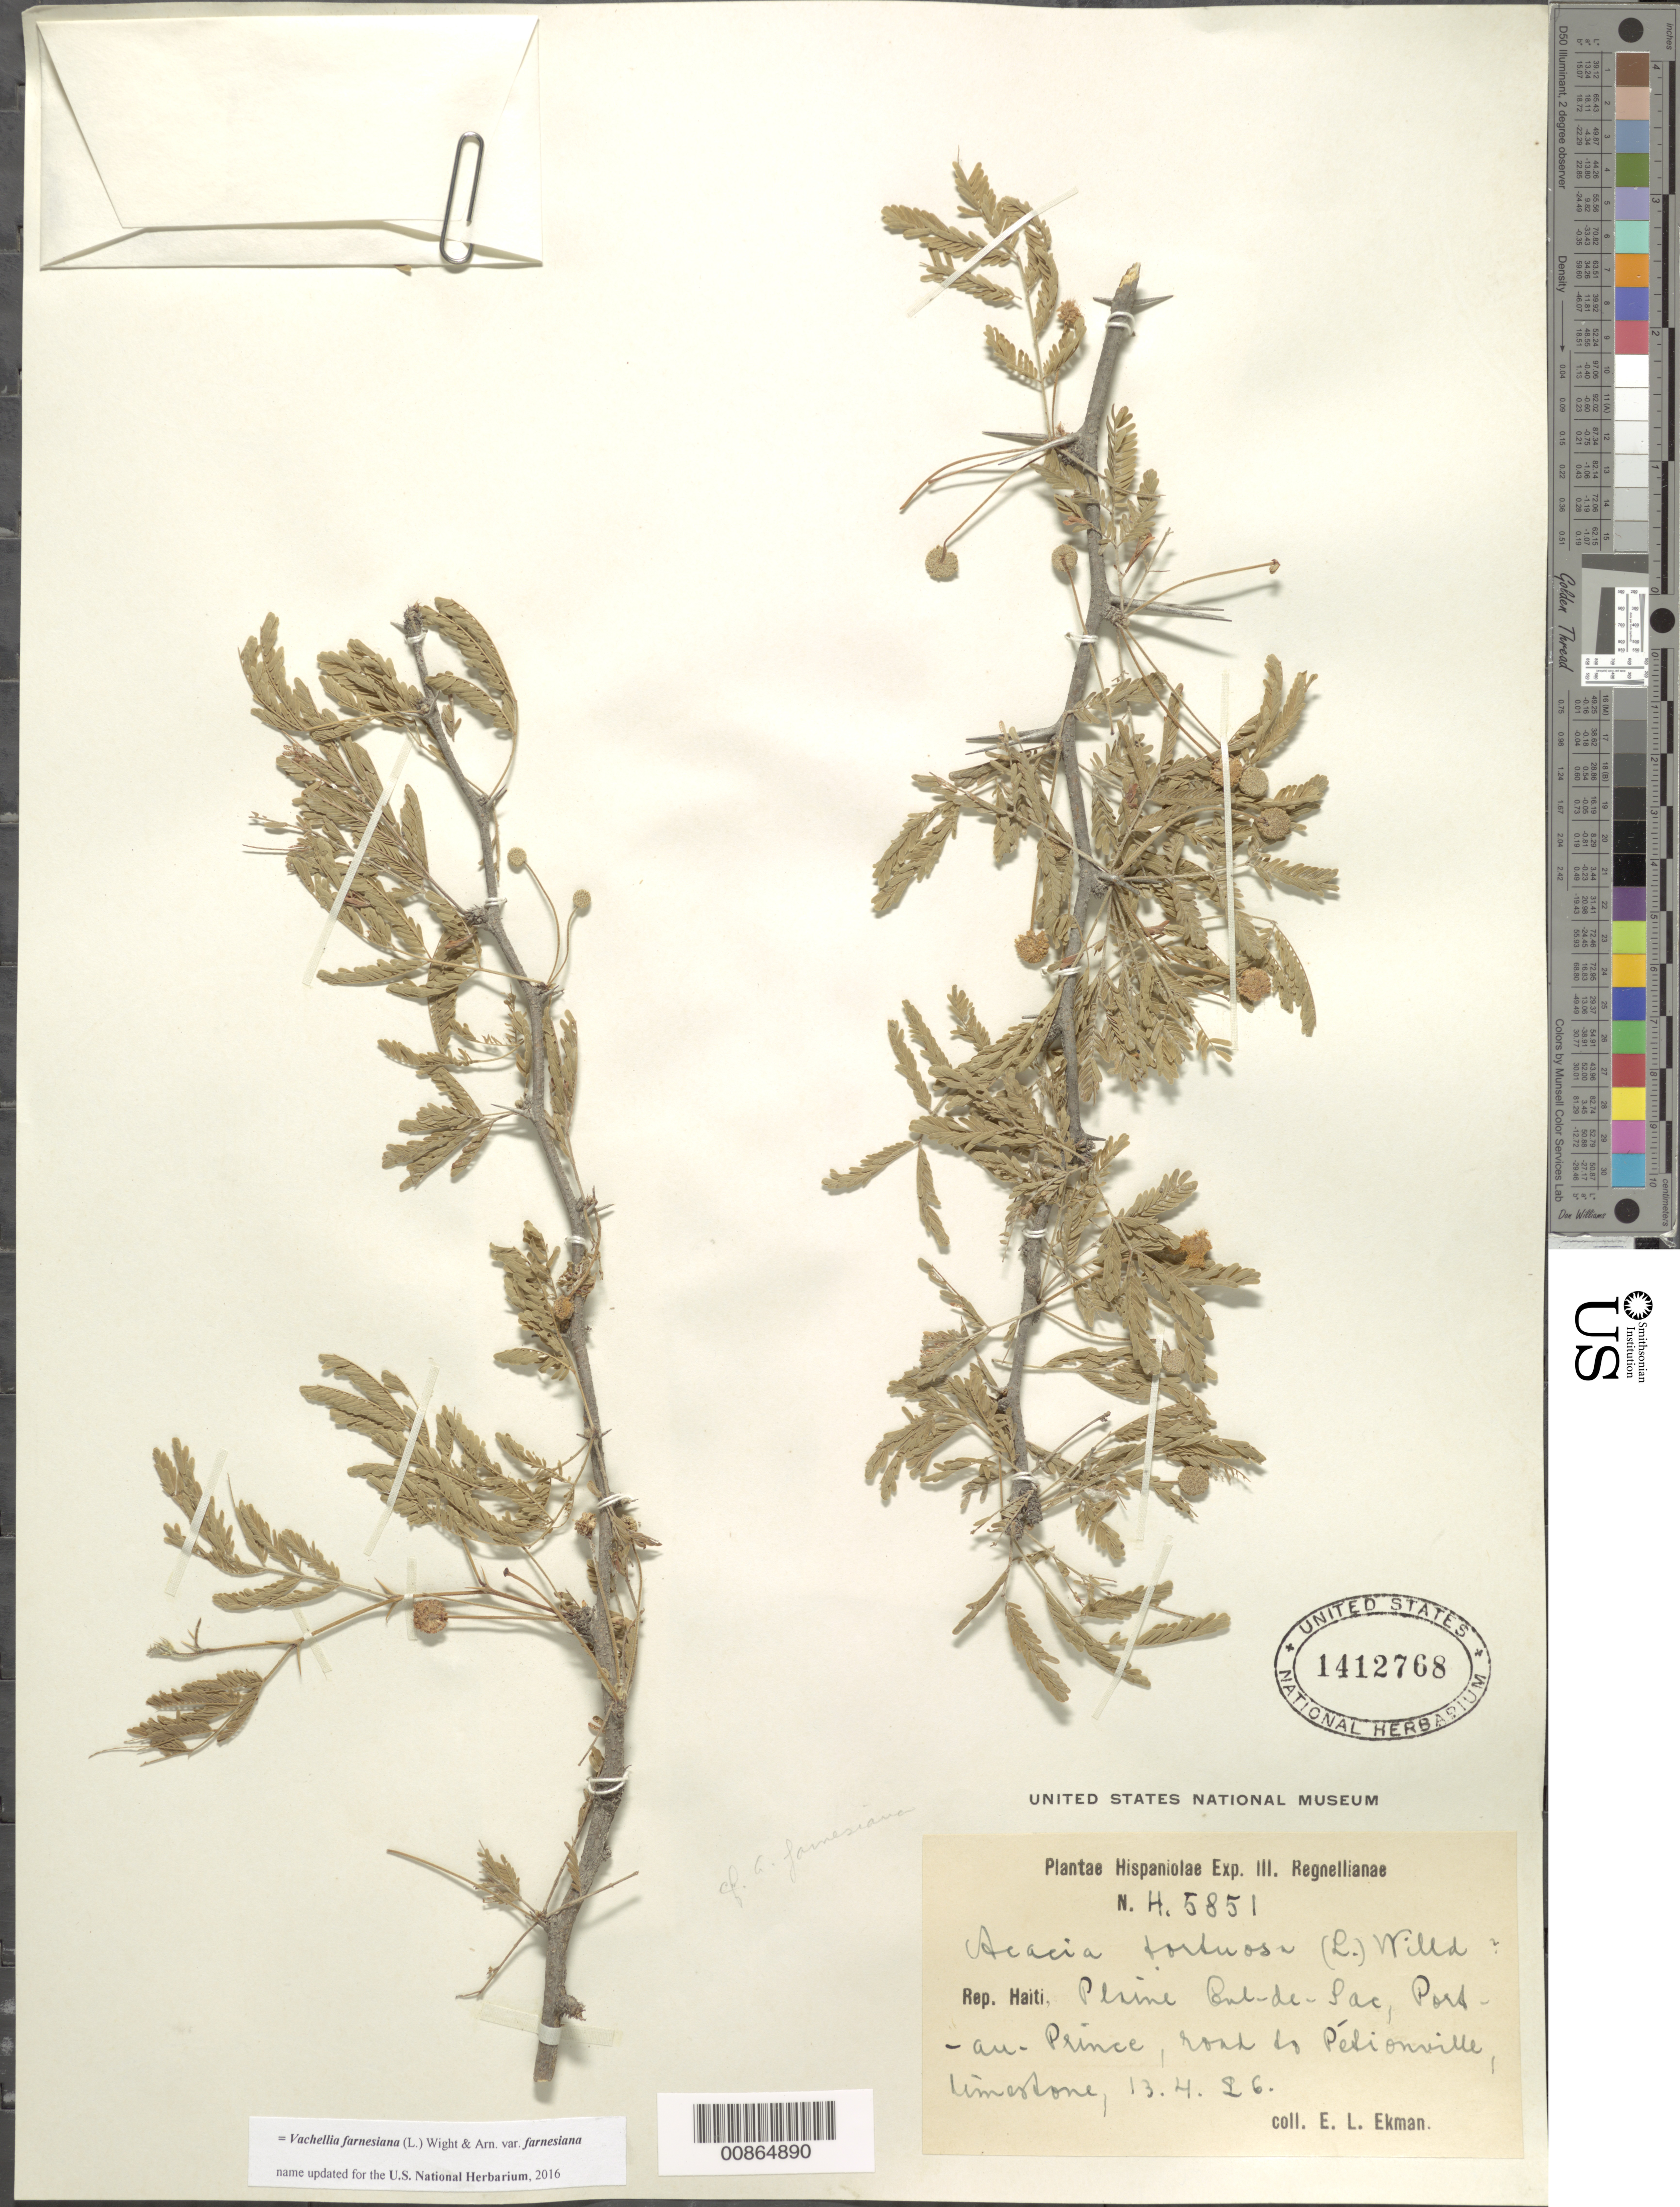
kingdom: Plantae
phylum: Tracheophyta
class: Magnoliopsida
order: Fabales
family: Fabaceae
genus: Vachellia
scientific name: Vachellia farnesiana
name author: (L.) Wight & Arn.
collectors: E. L. Ekman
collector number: H 5851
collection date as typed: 13 Apr 1926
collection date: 1926-04-13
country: Haiti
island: Hispaniola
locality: Plaine Cul-de-Sac, Port-au-Prince, road to Pétionville.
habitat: Limestone.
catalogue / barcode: US 1412768